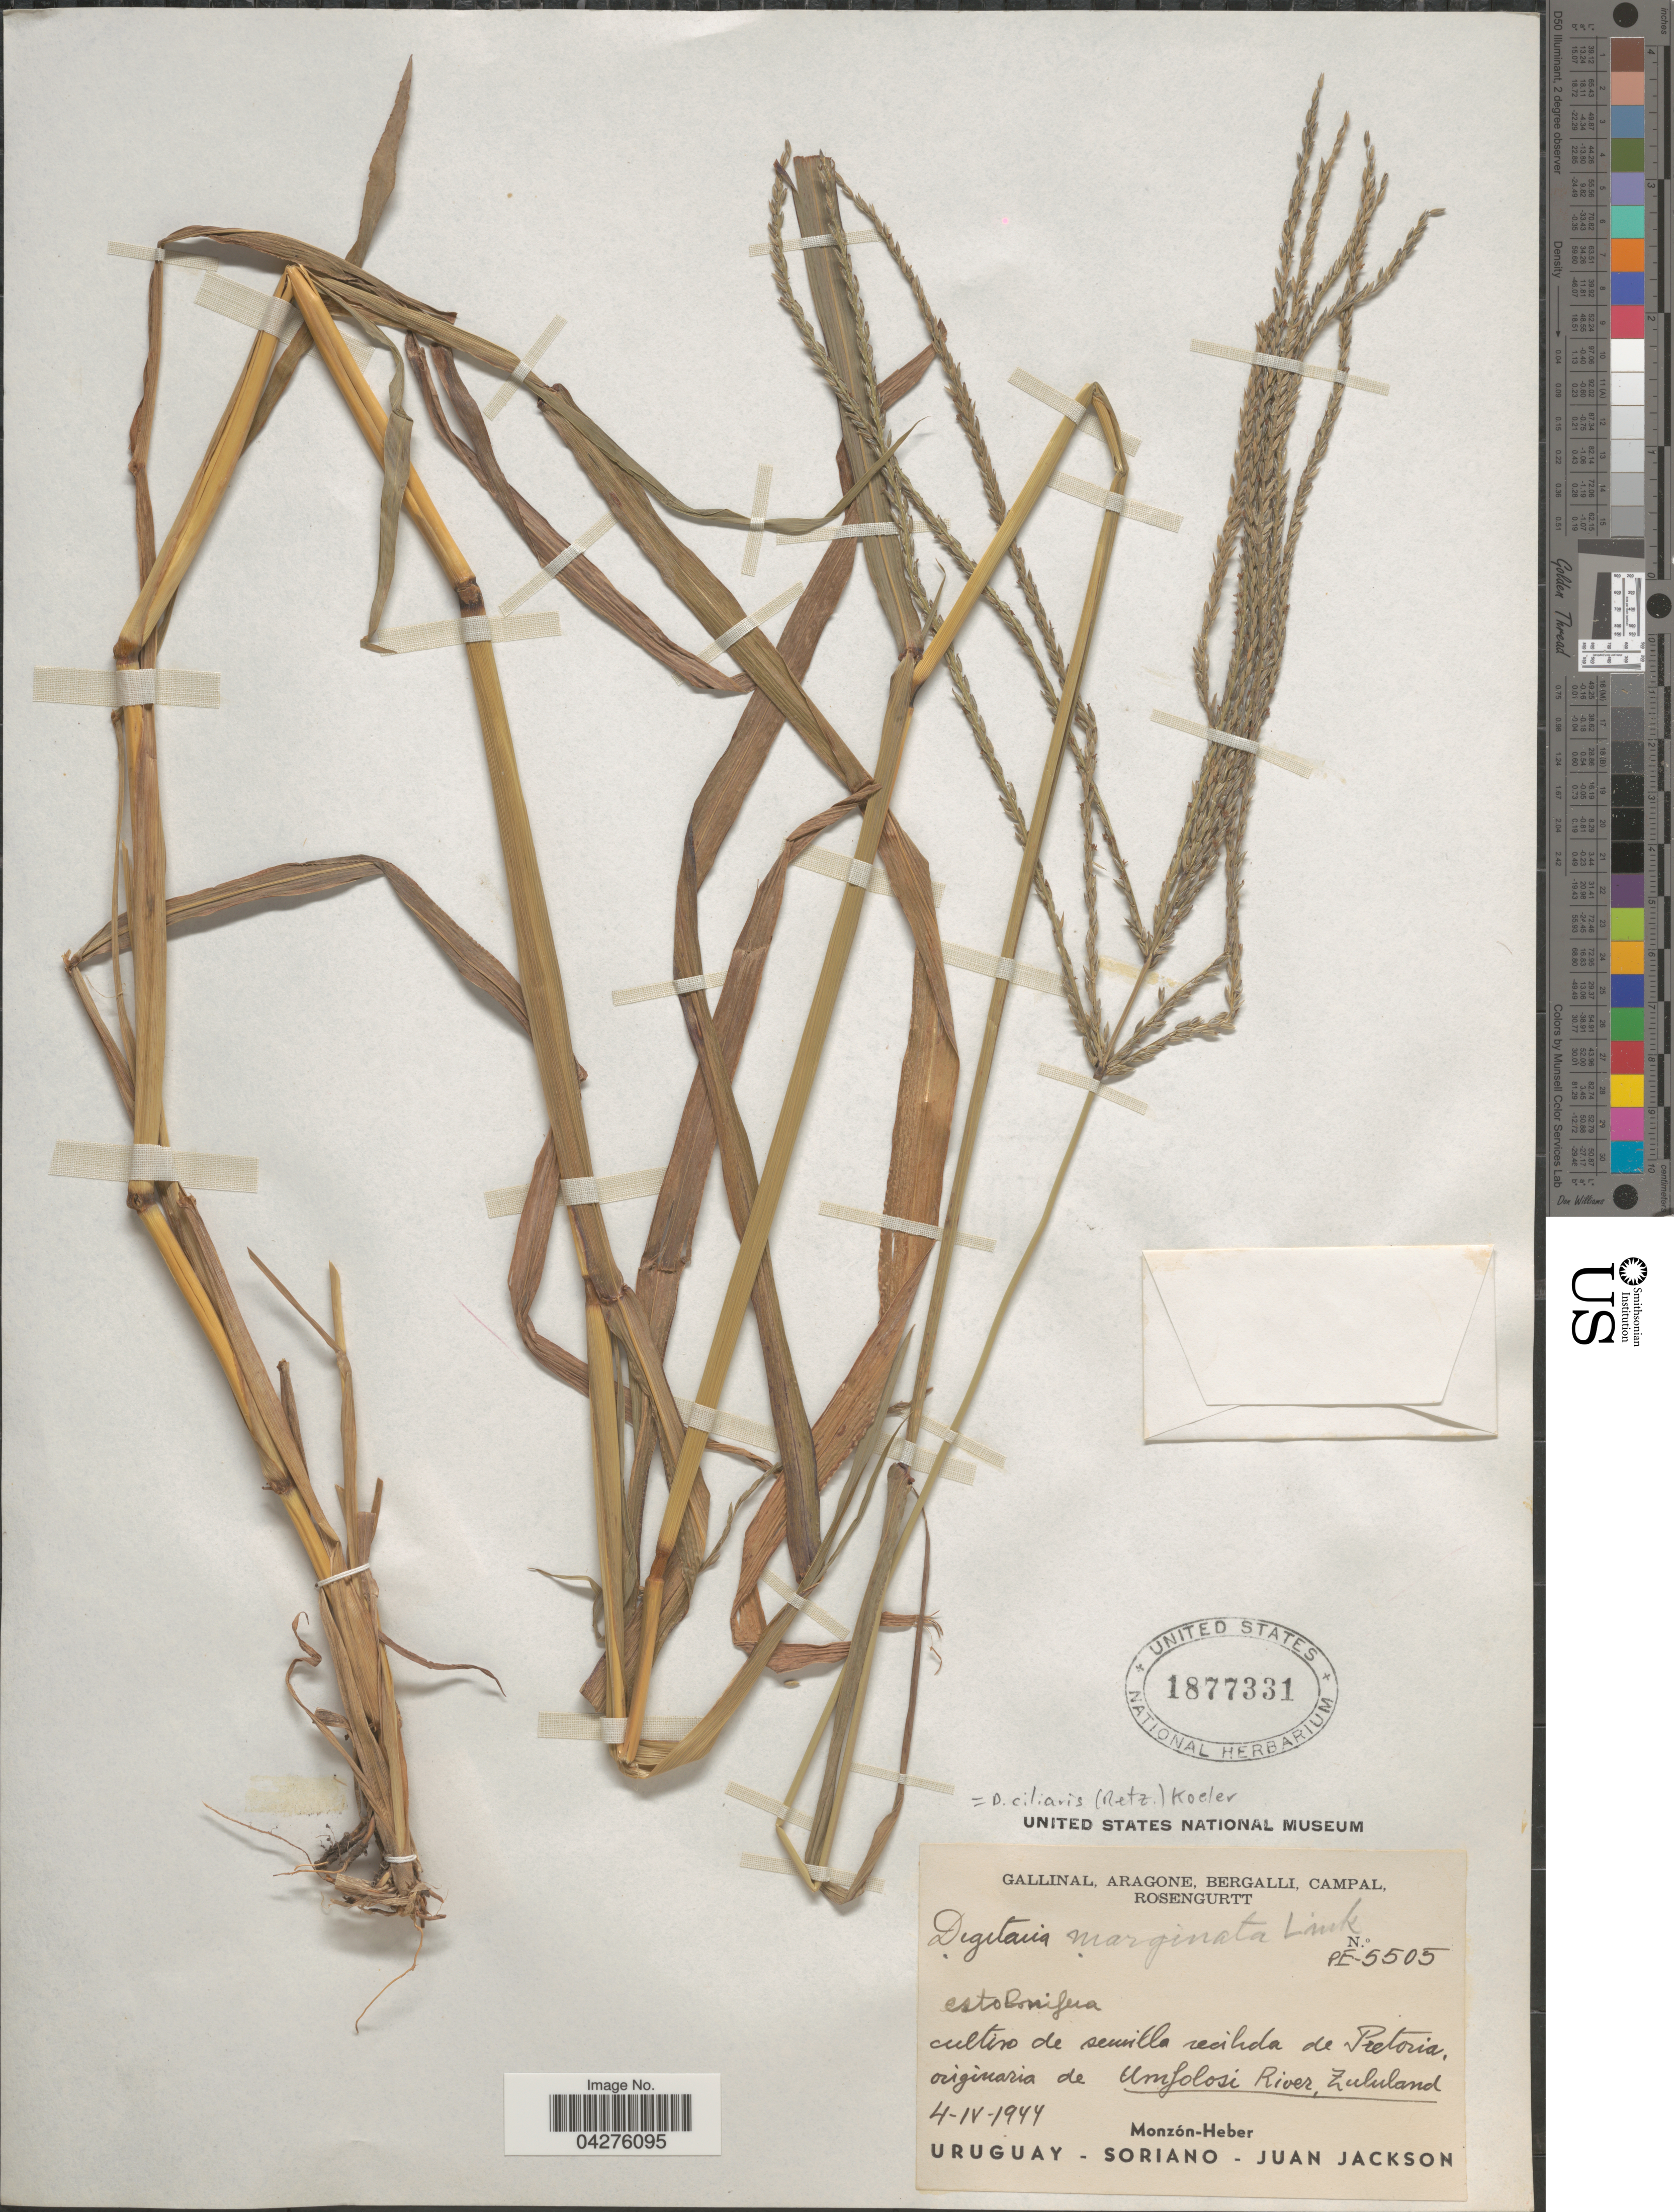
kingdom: Plantae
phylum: Tracheophyta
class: Liliopsida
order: Poales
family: Poaceae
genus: Digitaria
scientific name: Digitaria ciliaris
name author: (Retz.) Koeler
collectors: -. Gallinal, -- Aragone, -- Bergalli, -- Campal & Rosengurtt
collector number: PE-5505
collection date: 1944-04-04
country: South Africa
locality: Cultivo de semilla recilida de Pretoria.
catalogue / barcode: US 1877331